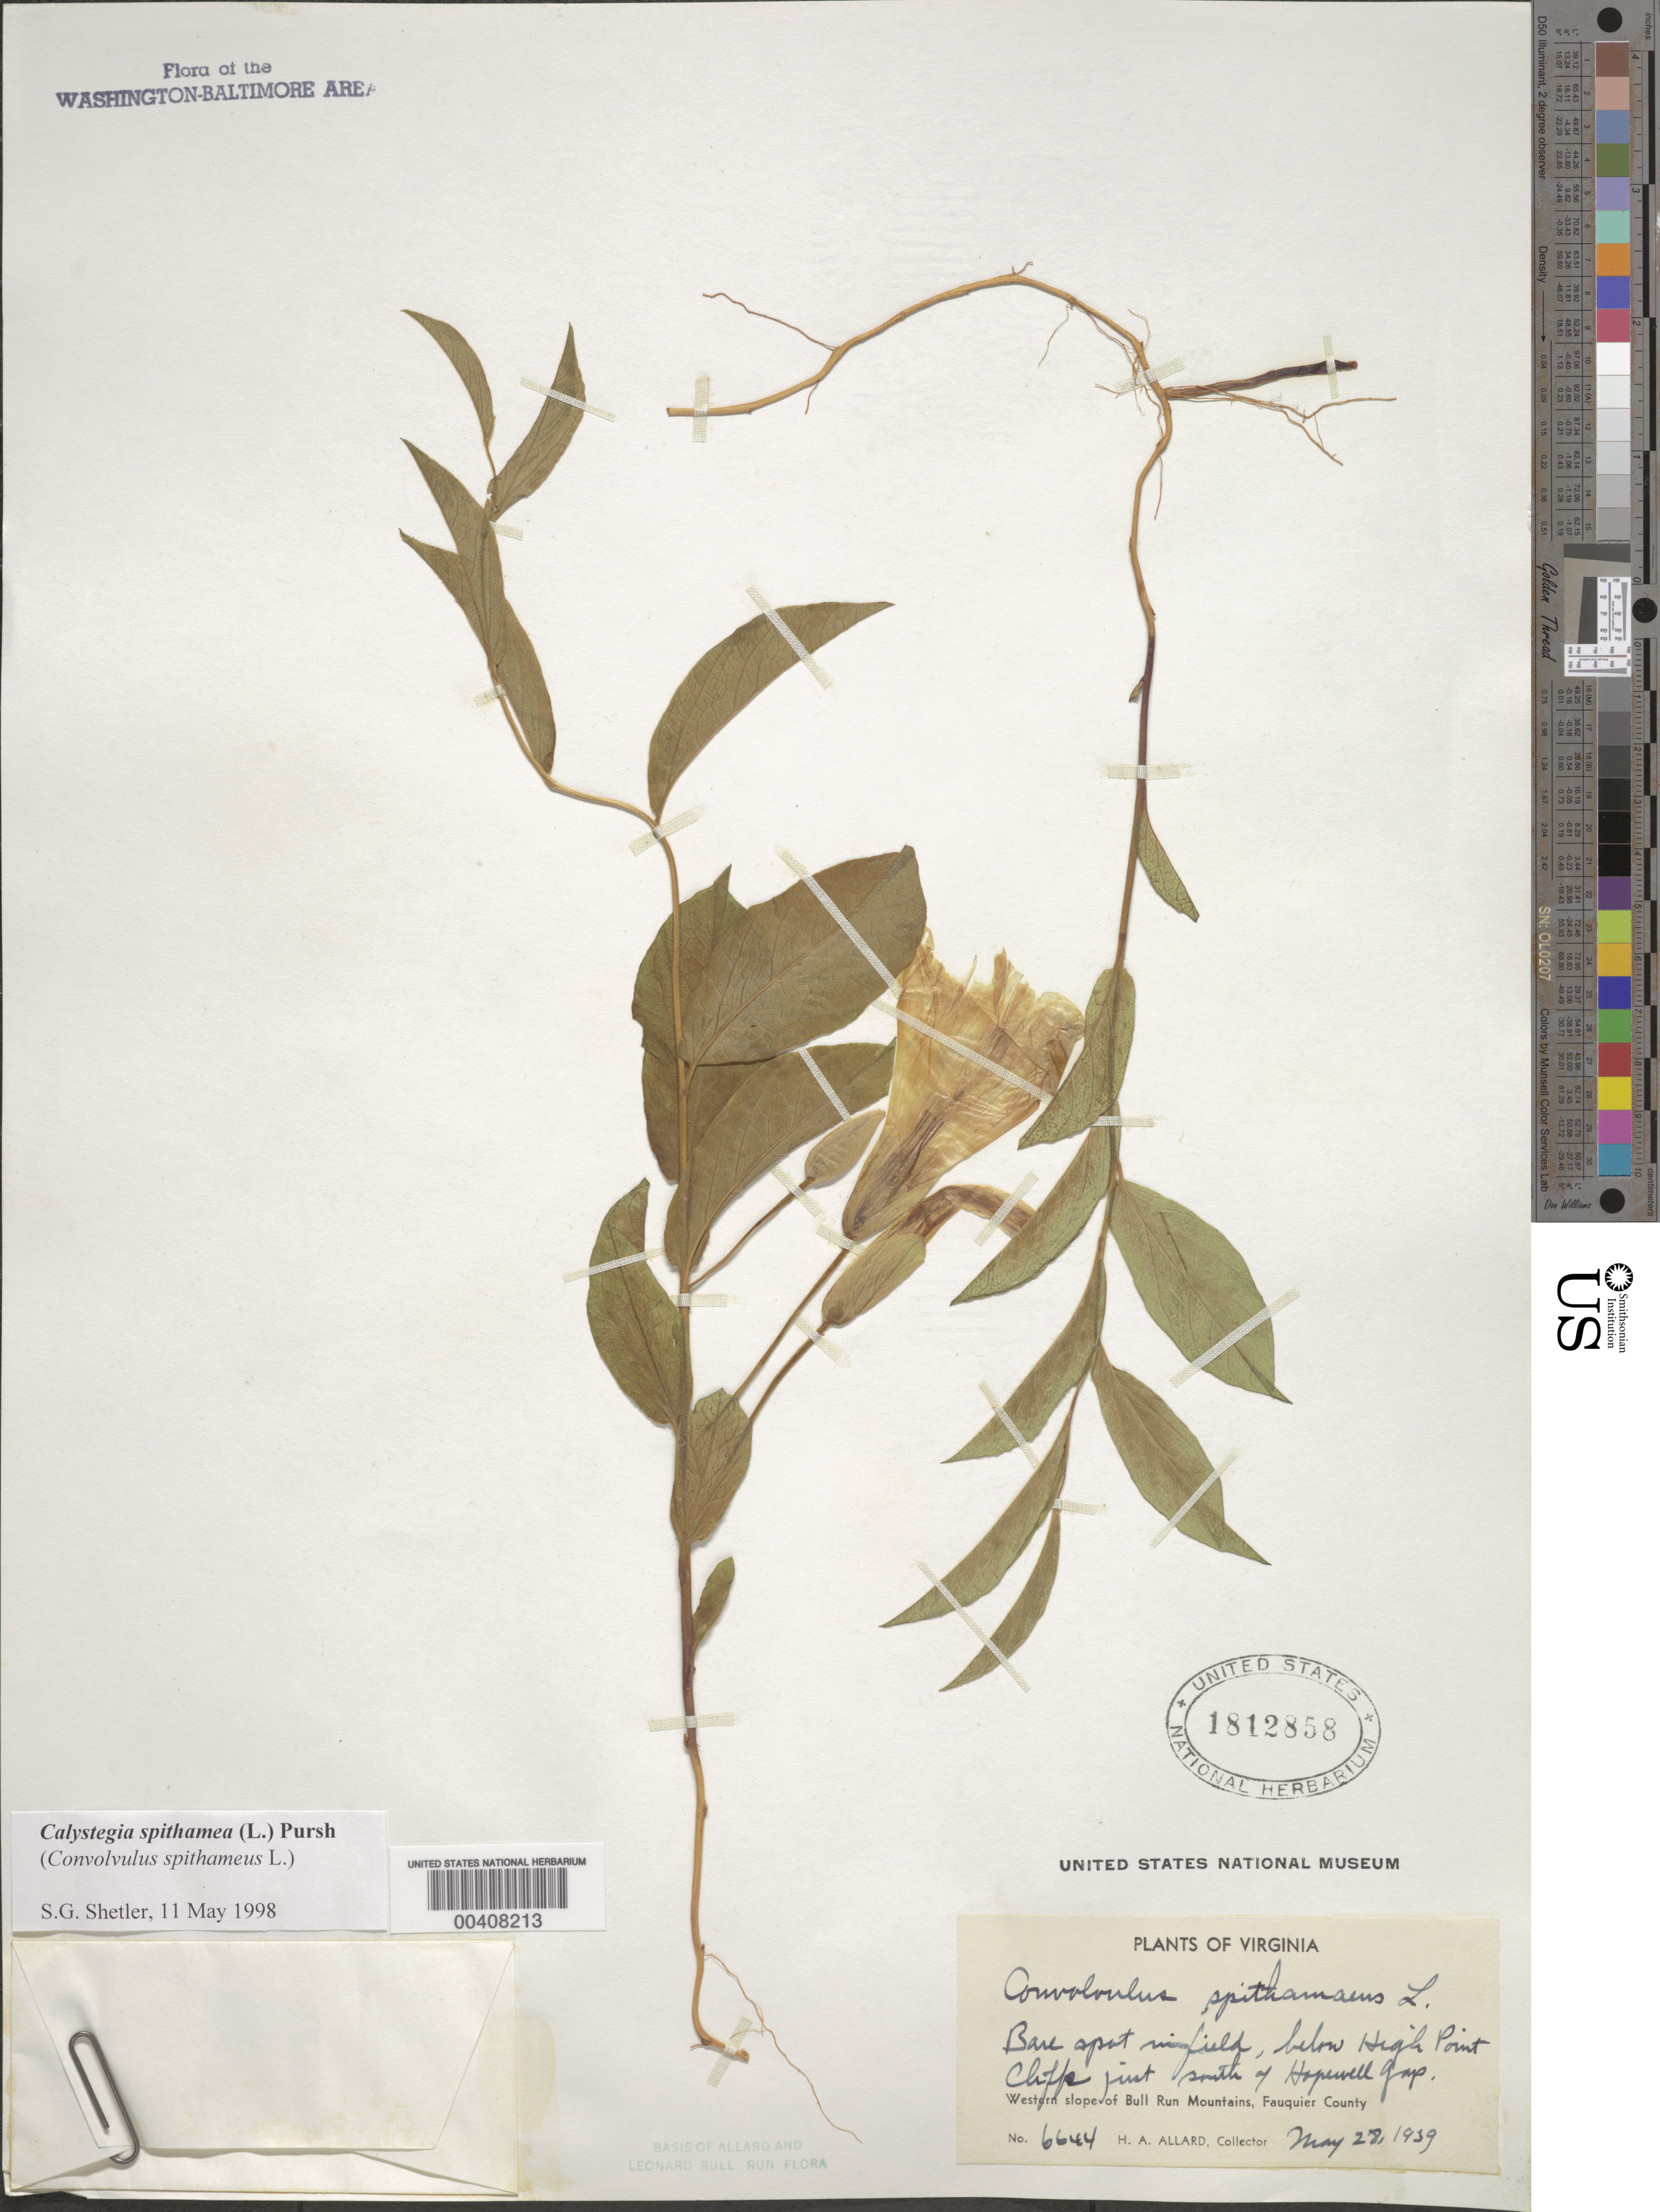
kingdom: Plantae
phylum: Tracheophyta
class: Magnoliopsida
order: Solanales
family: Convolvulaceae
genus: Calystegia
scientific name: Calystegia spithamaea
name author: (L.) Pursh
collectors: H. A. Allard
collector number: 6644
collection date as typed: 28 May 1939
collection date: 1939-05-28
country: United States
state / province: Virginia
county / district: Fauquier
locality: Below High Point cliffs just S of Hopewell Gap, western slope of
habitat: Bare spot in field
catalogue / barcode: US 1812858